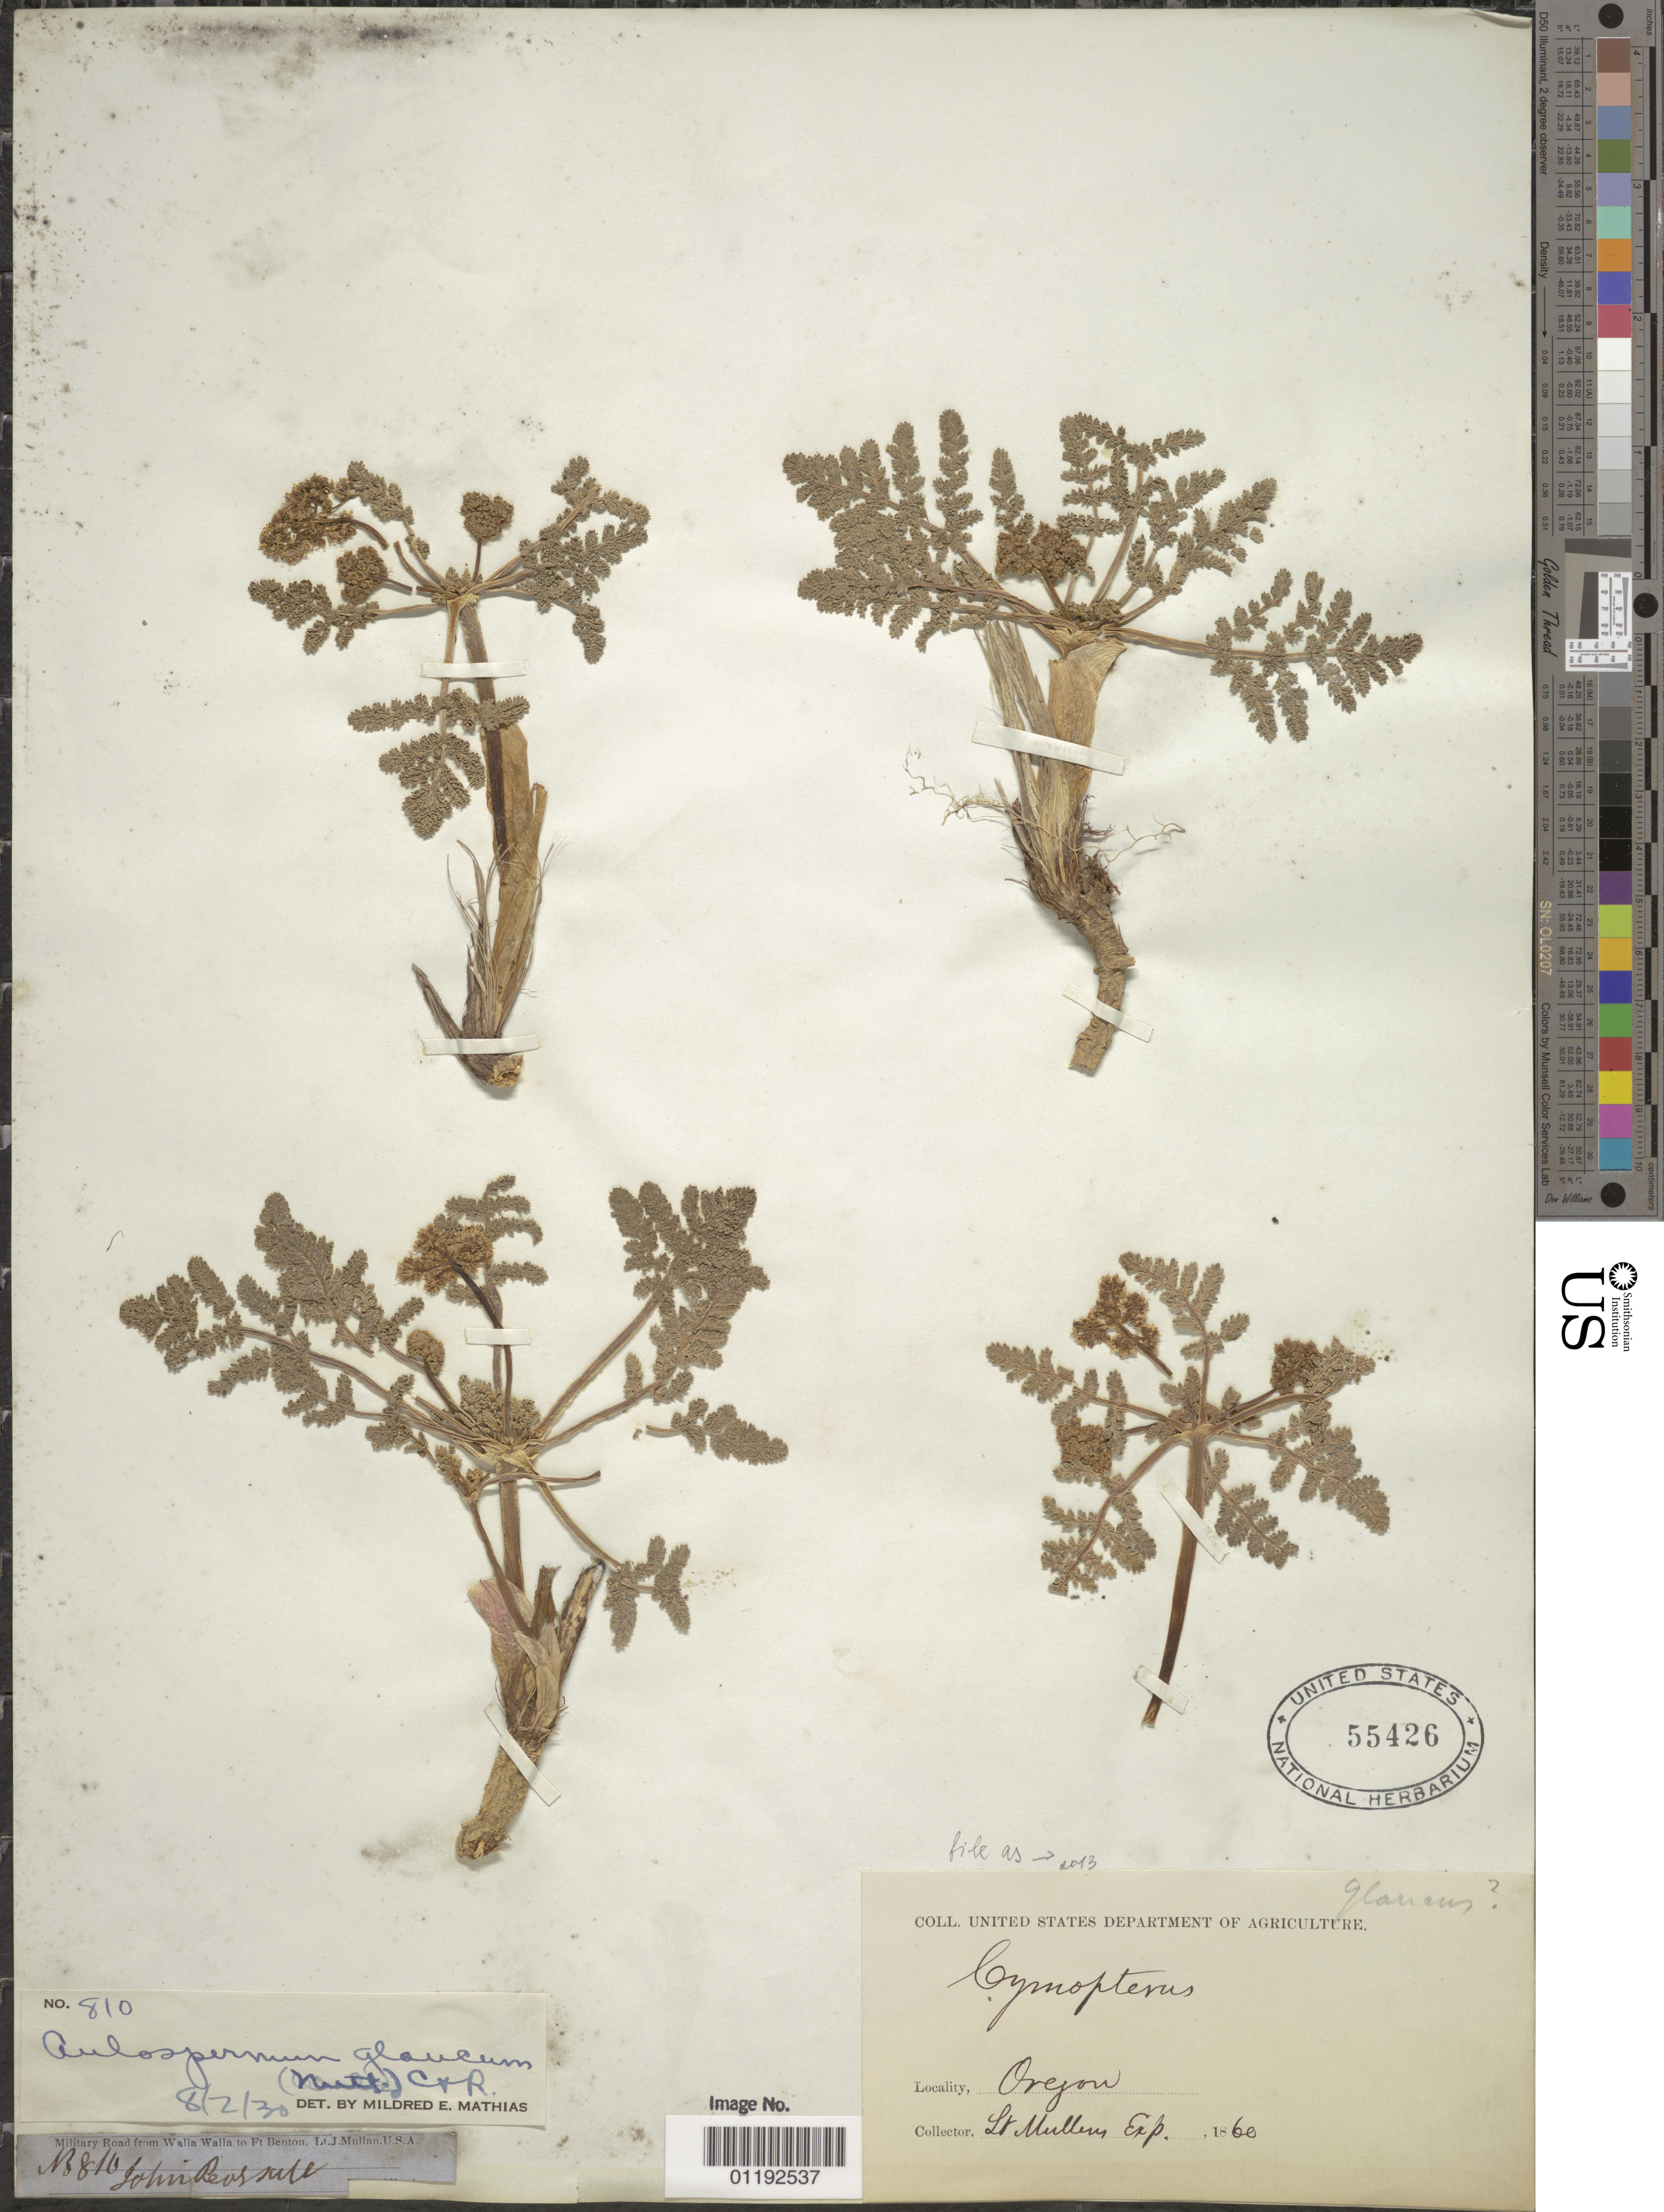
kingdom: Plantae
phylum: Tracheophyta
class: Magnoliopsida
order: Apiales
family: Apiaceae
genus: Cymopterus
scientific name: Cymopterus glaucus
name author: Nutt.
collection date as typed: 1860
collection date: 1860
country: United States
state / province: Oregon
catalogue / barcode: US 55426